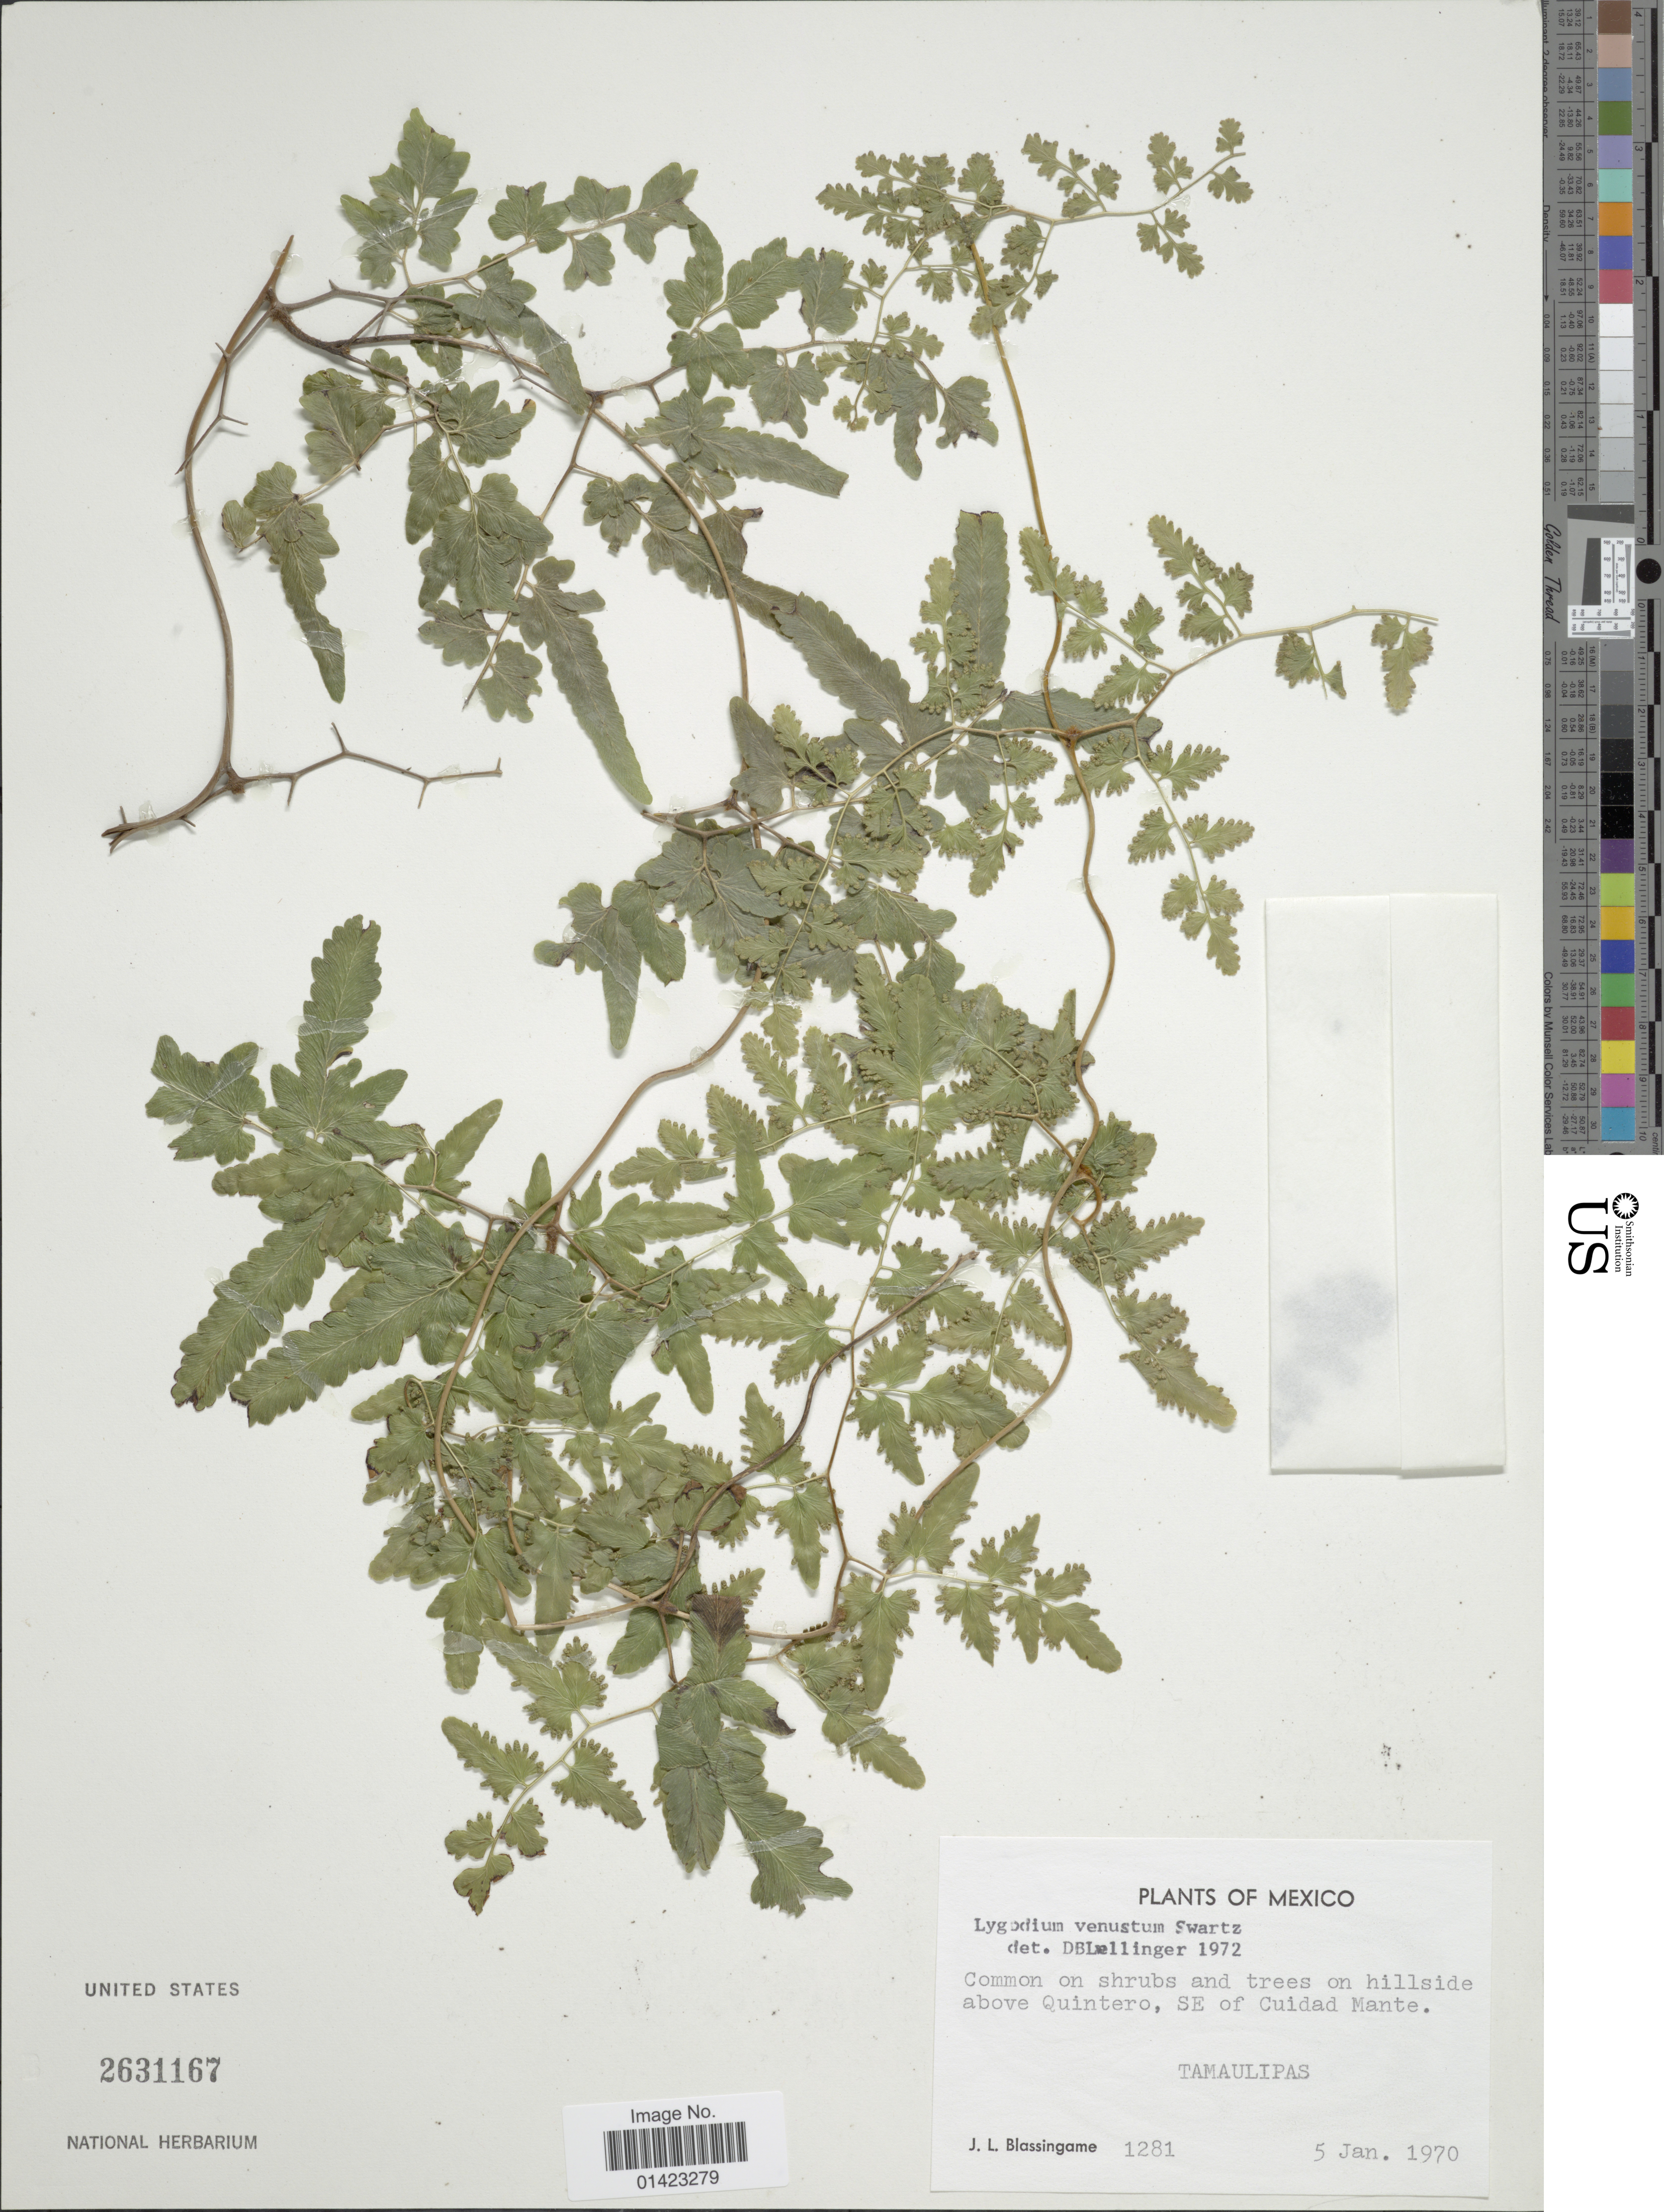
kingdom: Plantae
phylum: Tracheophyta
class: Polypodiopsida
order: Schizaeales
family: Lygodiaceae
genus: Lygodium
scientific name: Lygodium venustum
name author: Sw.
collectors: J. Blassingame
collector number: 1281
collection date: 1970-01-05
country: Mexico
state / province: Tamaulipas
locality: Tamaulipas, hillside above Quintero, SE of Cuidad Mante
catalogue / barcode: US 2631167